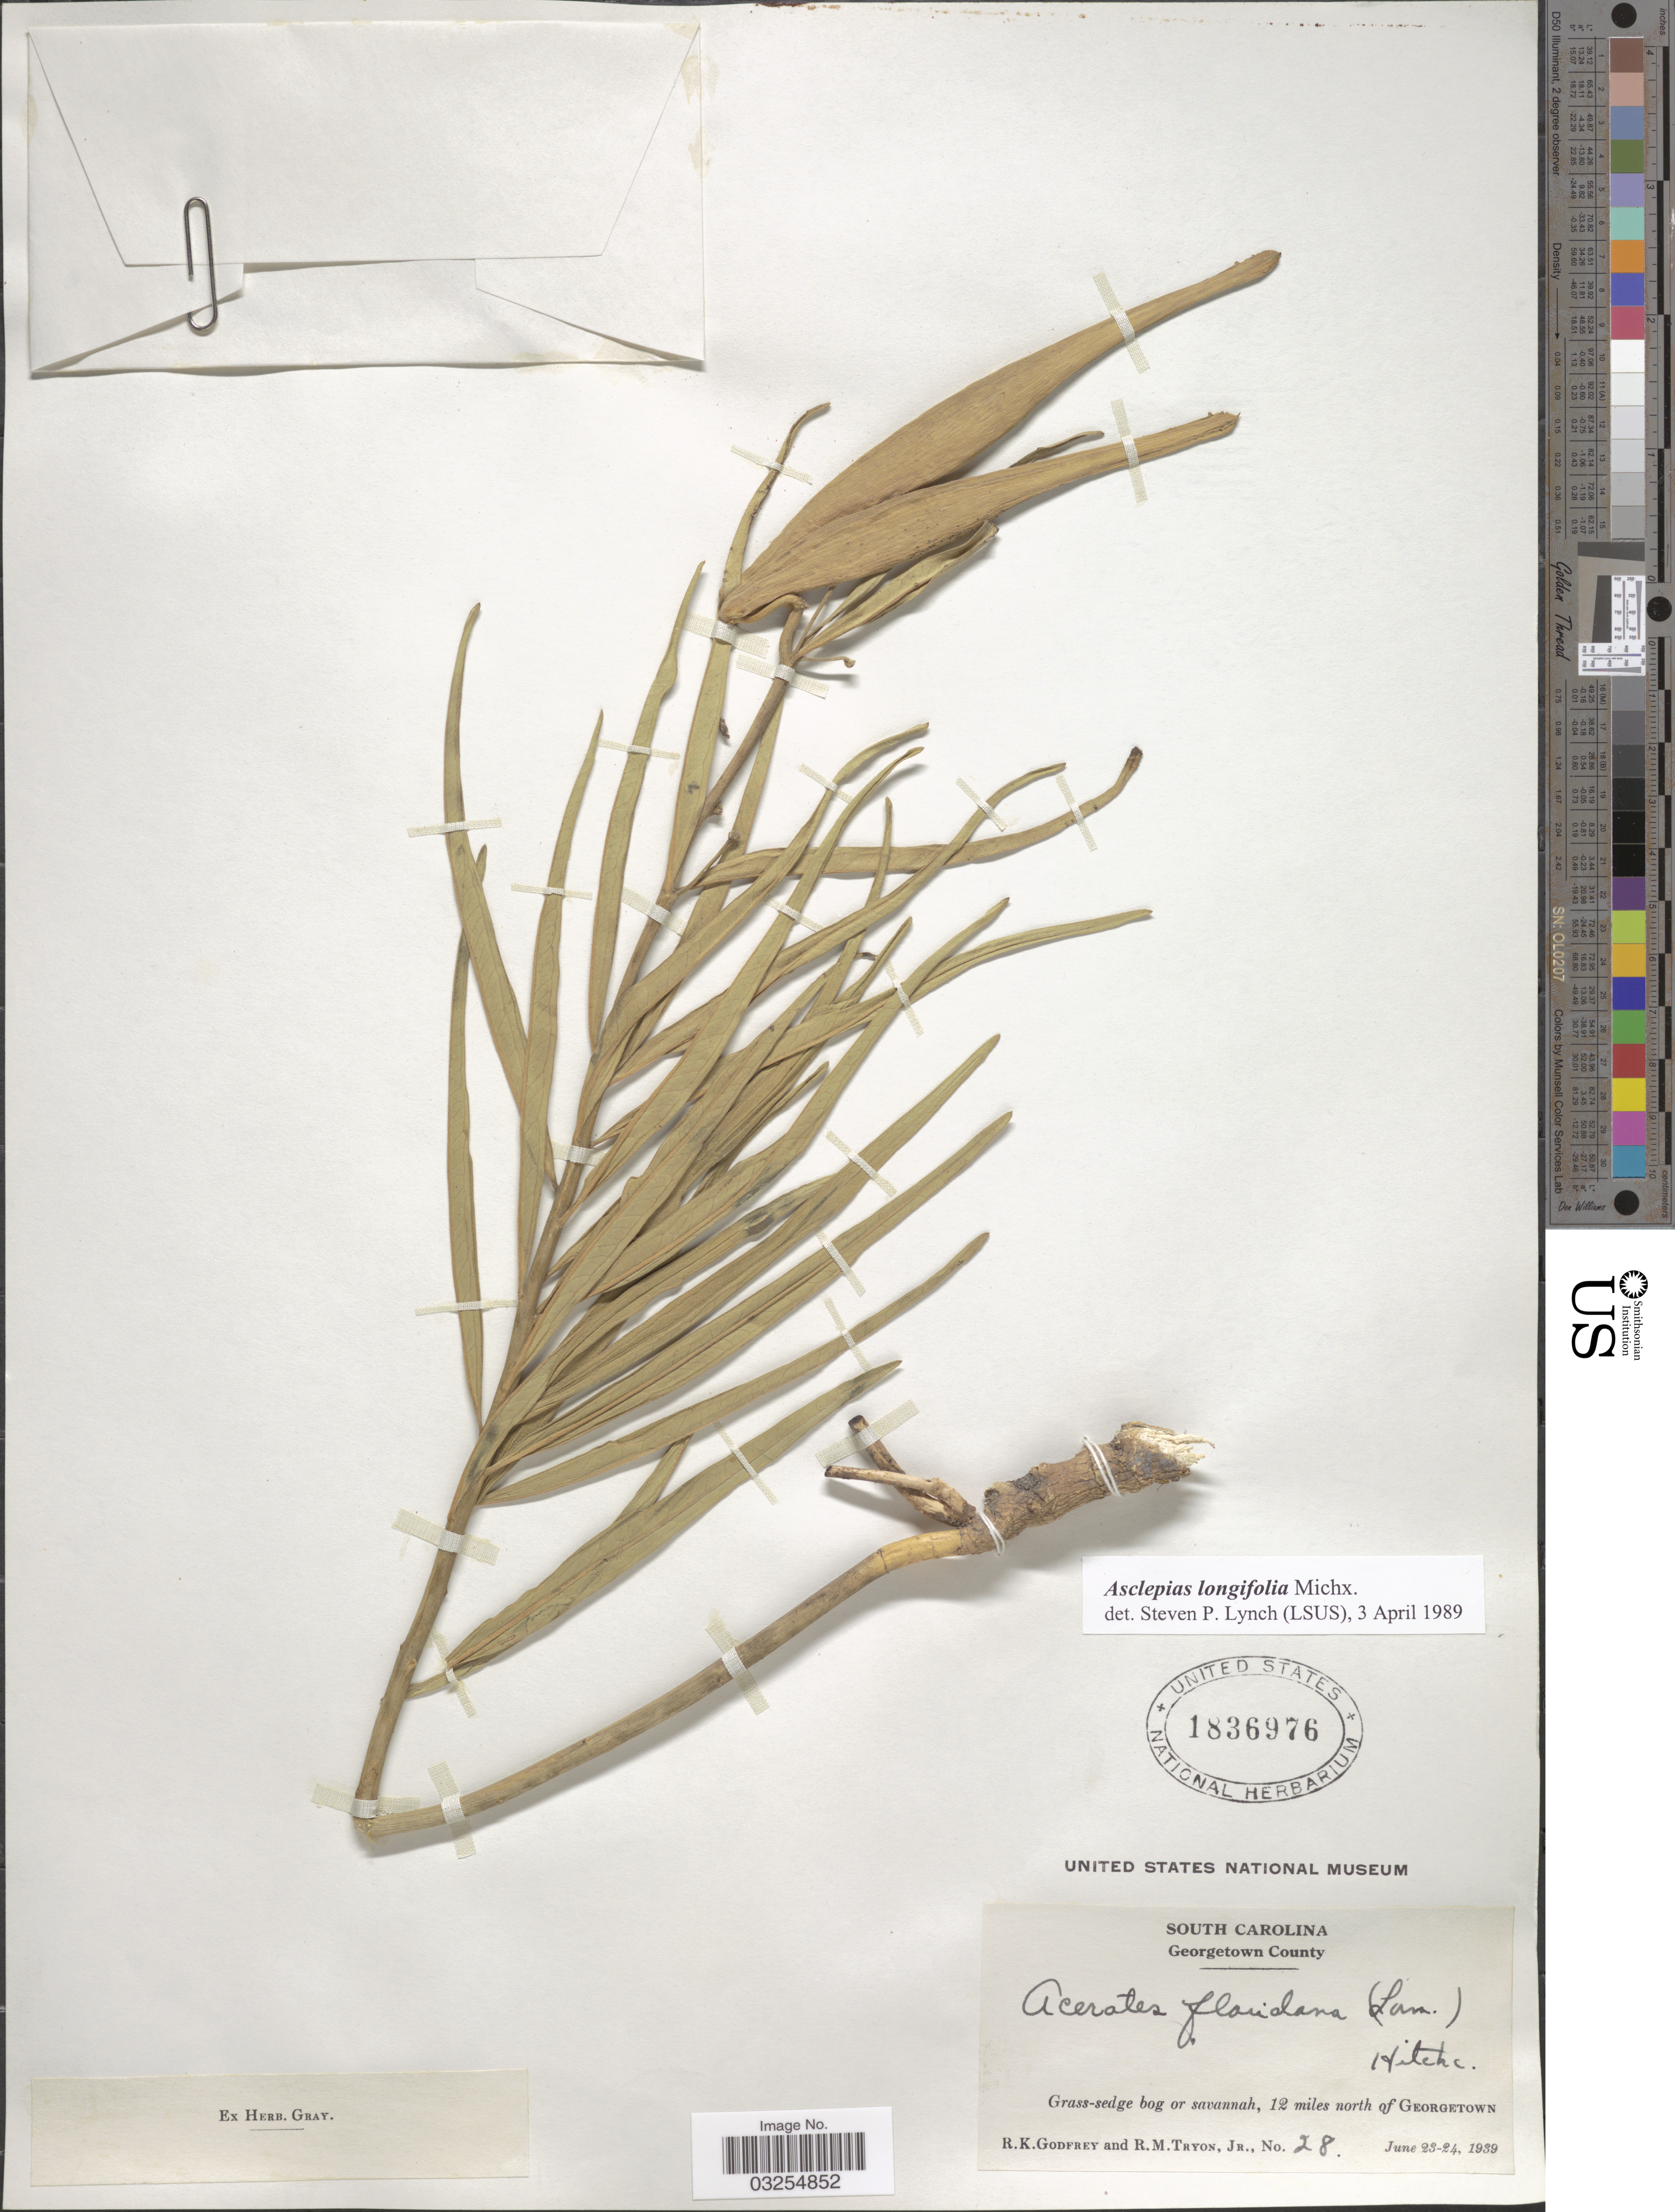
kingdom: Plantae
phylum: Tracheophyta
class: Magnoliopsida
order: Gentianales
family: Apocynaceae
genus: Asclepias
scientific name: Asclepias longifolia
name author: Michx.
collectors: R. K. Godfrey & R. Tryon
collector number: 28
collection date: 1939-06-23/1939-06-24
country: United States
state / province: South Carolina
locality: Georgetown County. Grass-sedge bog or savannah, 12 miles north of Georgetown.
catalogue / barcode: US 1836976